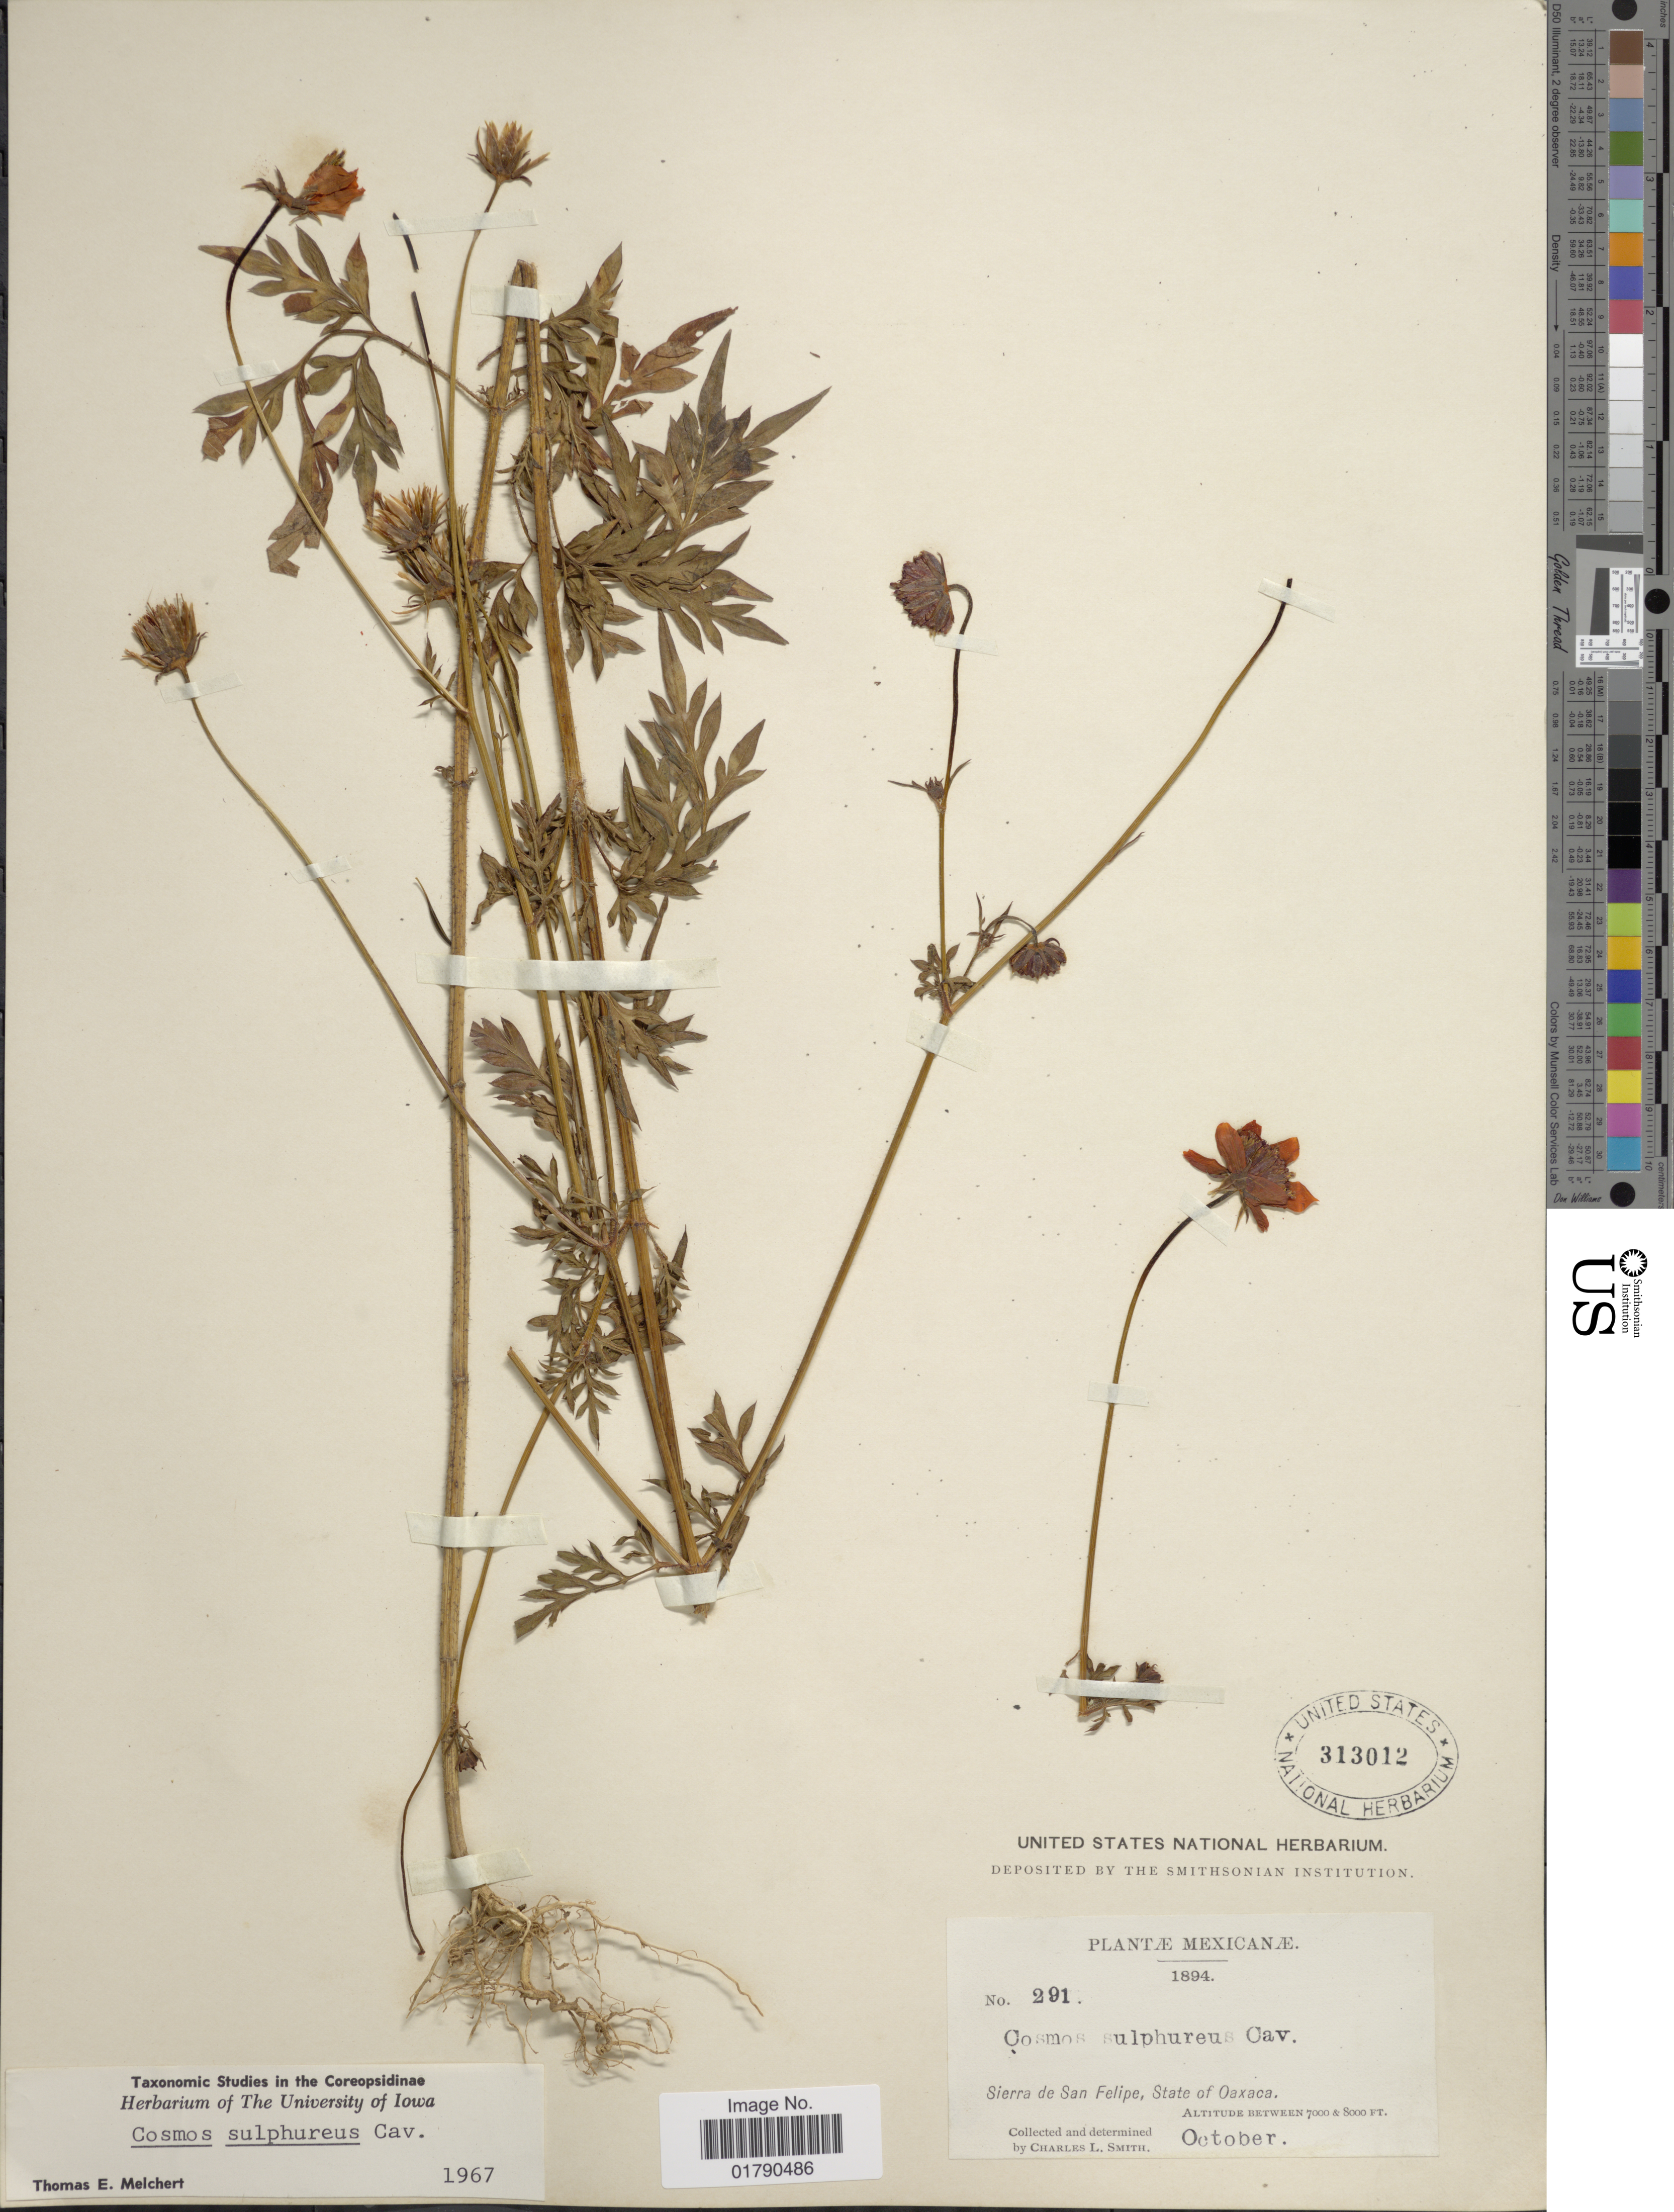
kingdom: Plantae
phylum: Tracheophyta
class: Magnoliopsida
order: Asterales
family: Asteraceae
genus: Cosmos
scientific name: Cosmos sulphureus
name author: Cav.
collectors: C. L. Smith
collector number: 291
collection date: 1894-10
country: Mexico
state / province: Oaxaca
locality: Sierra de San Felipe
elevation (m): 2134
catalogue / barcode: US 313012